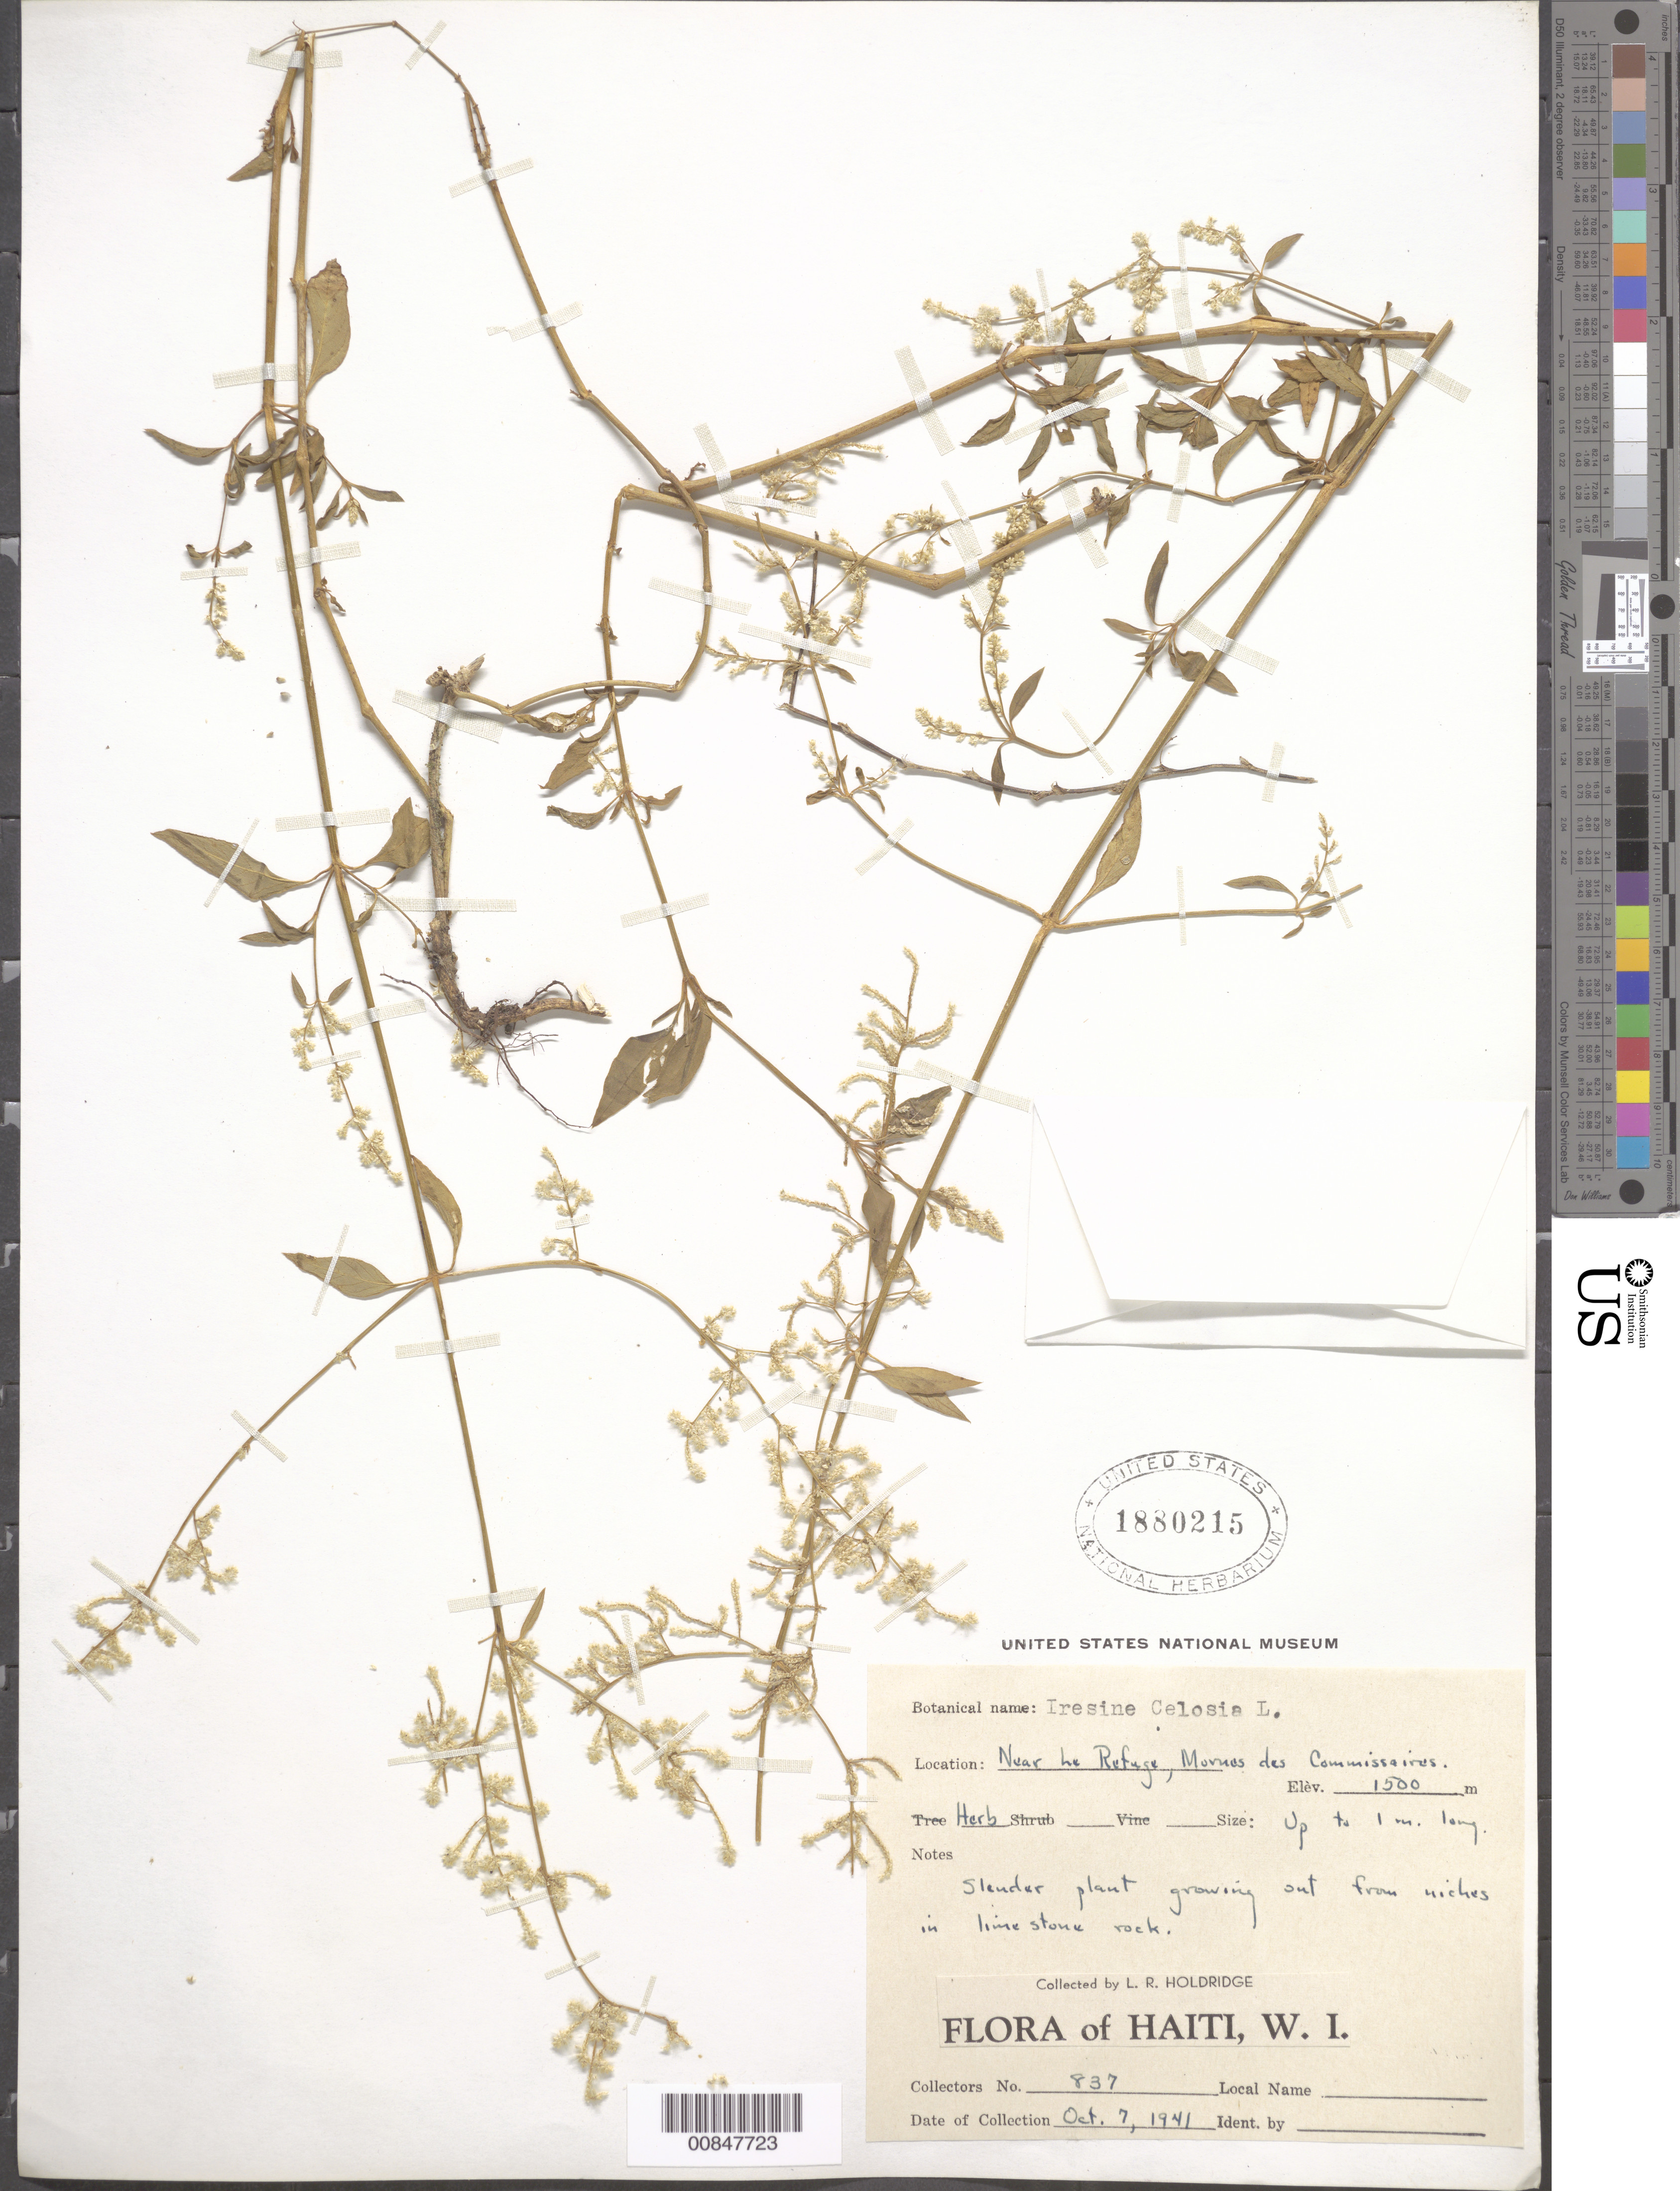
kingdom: Plantae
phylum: Tracheophyta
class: Magnoliopsida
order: Caryophyllales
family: Amaranthaceae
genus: Iresine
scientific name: Iresine diffusa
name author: Humb. & Bonpl. ex Willd.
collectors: L. Holdridge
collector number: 837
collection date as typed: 07 Oct 1941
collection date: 1941-10-07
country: Haiti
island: Hispaniola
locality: Near Le Refuge, Mornes des Commissaires.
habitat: Growing out from niches in limestone rock.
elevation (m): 1500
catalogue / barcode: US 1880215